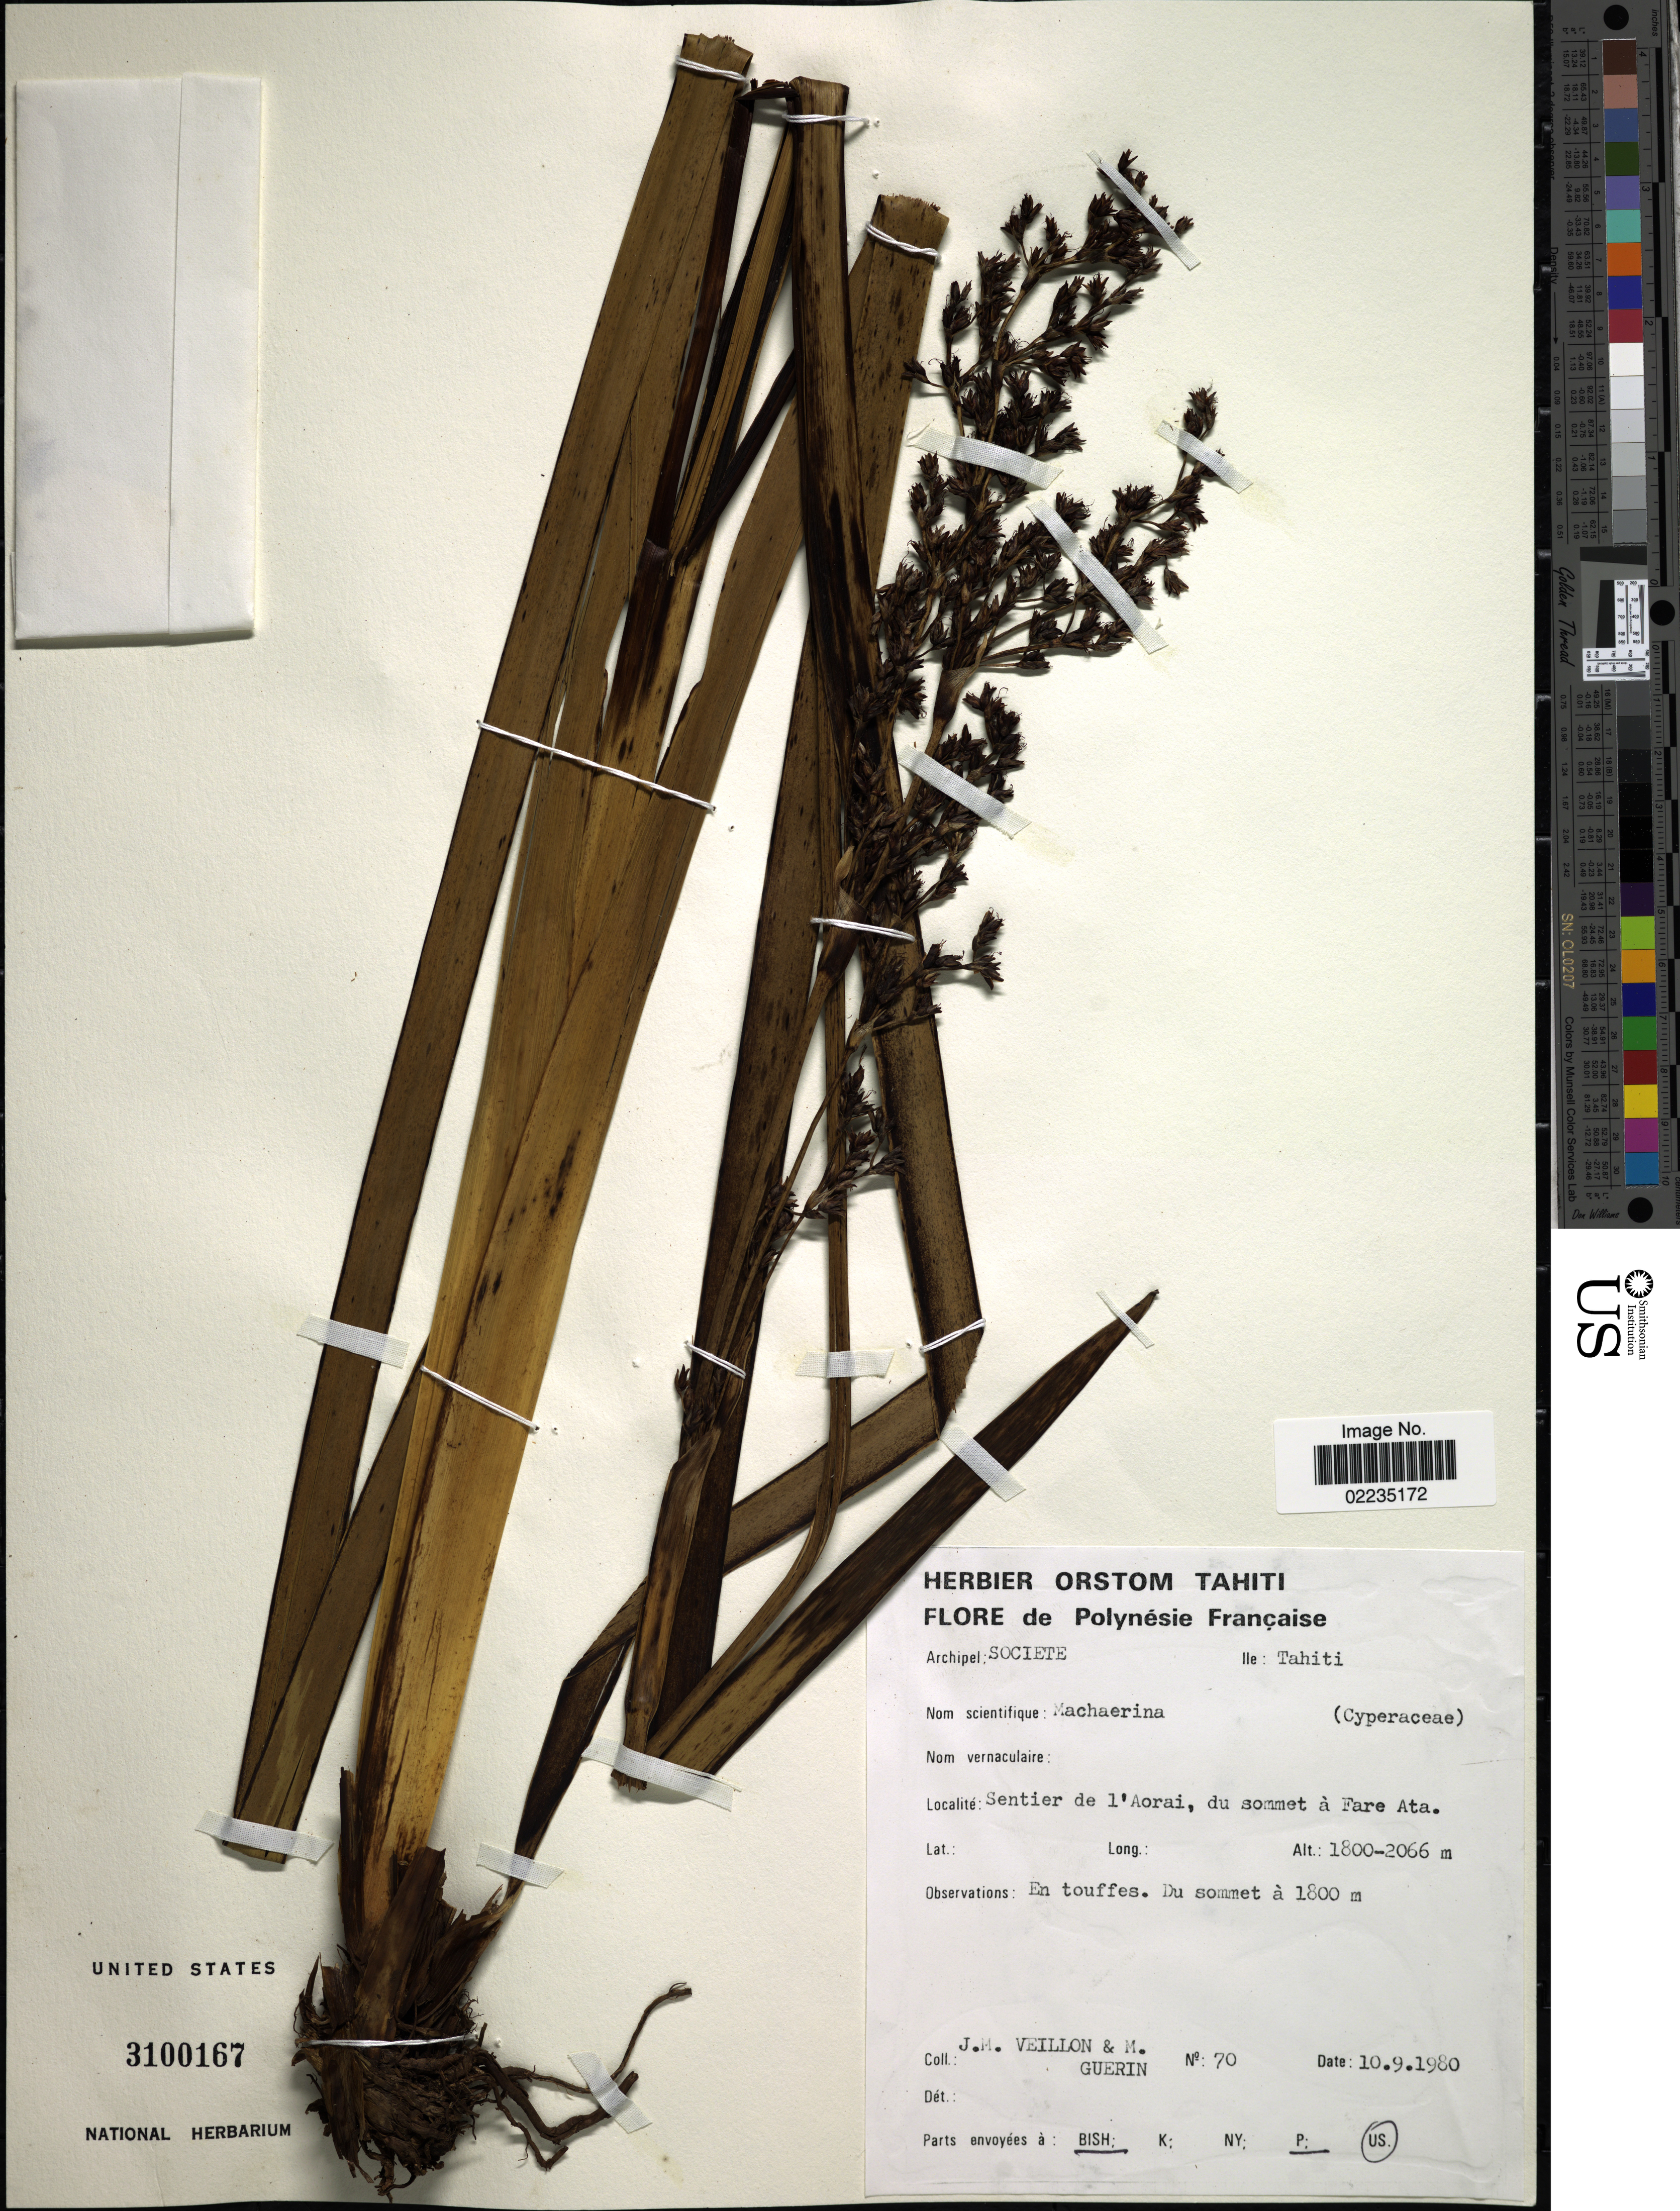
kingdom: Plantae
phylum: Tracheophyta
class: Liliopsida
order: Poales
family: Cyperaceae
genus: Machaerina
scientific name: Machaerina sp.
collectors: J. Veillon & M. Guérin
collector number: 70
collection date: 1980-09-10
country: French Polynesia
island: Tahiti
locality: Archipel: Societe, Ile: Tahiti, Sentier de l'Aorai, du sommet a Fare Ata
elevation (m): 1800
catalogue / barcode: US 3100167